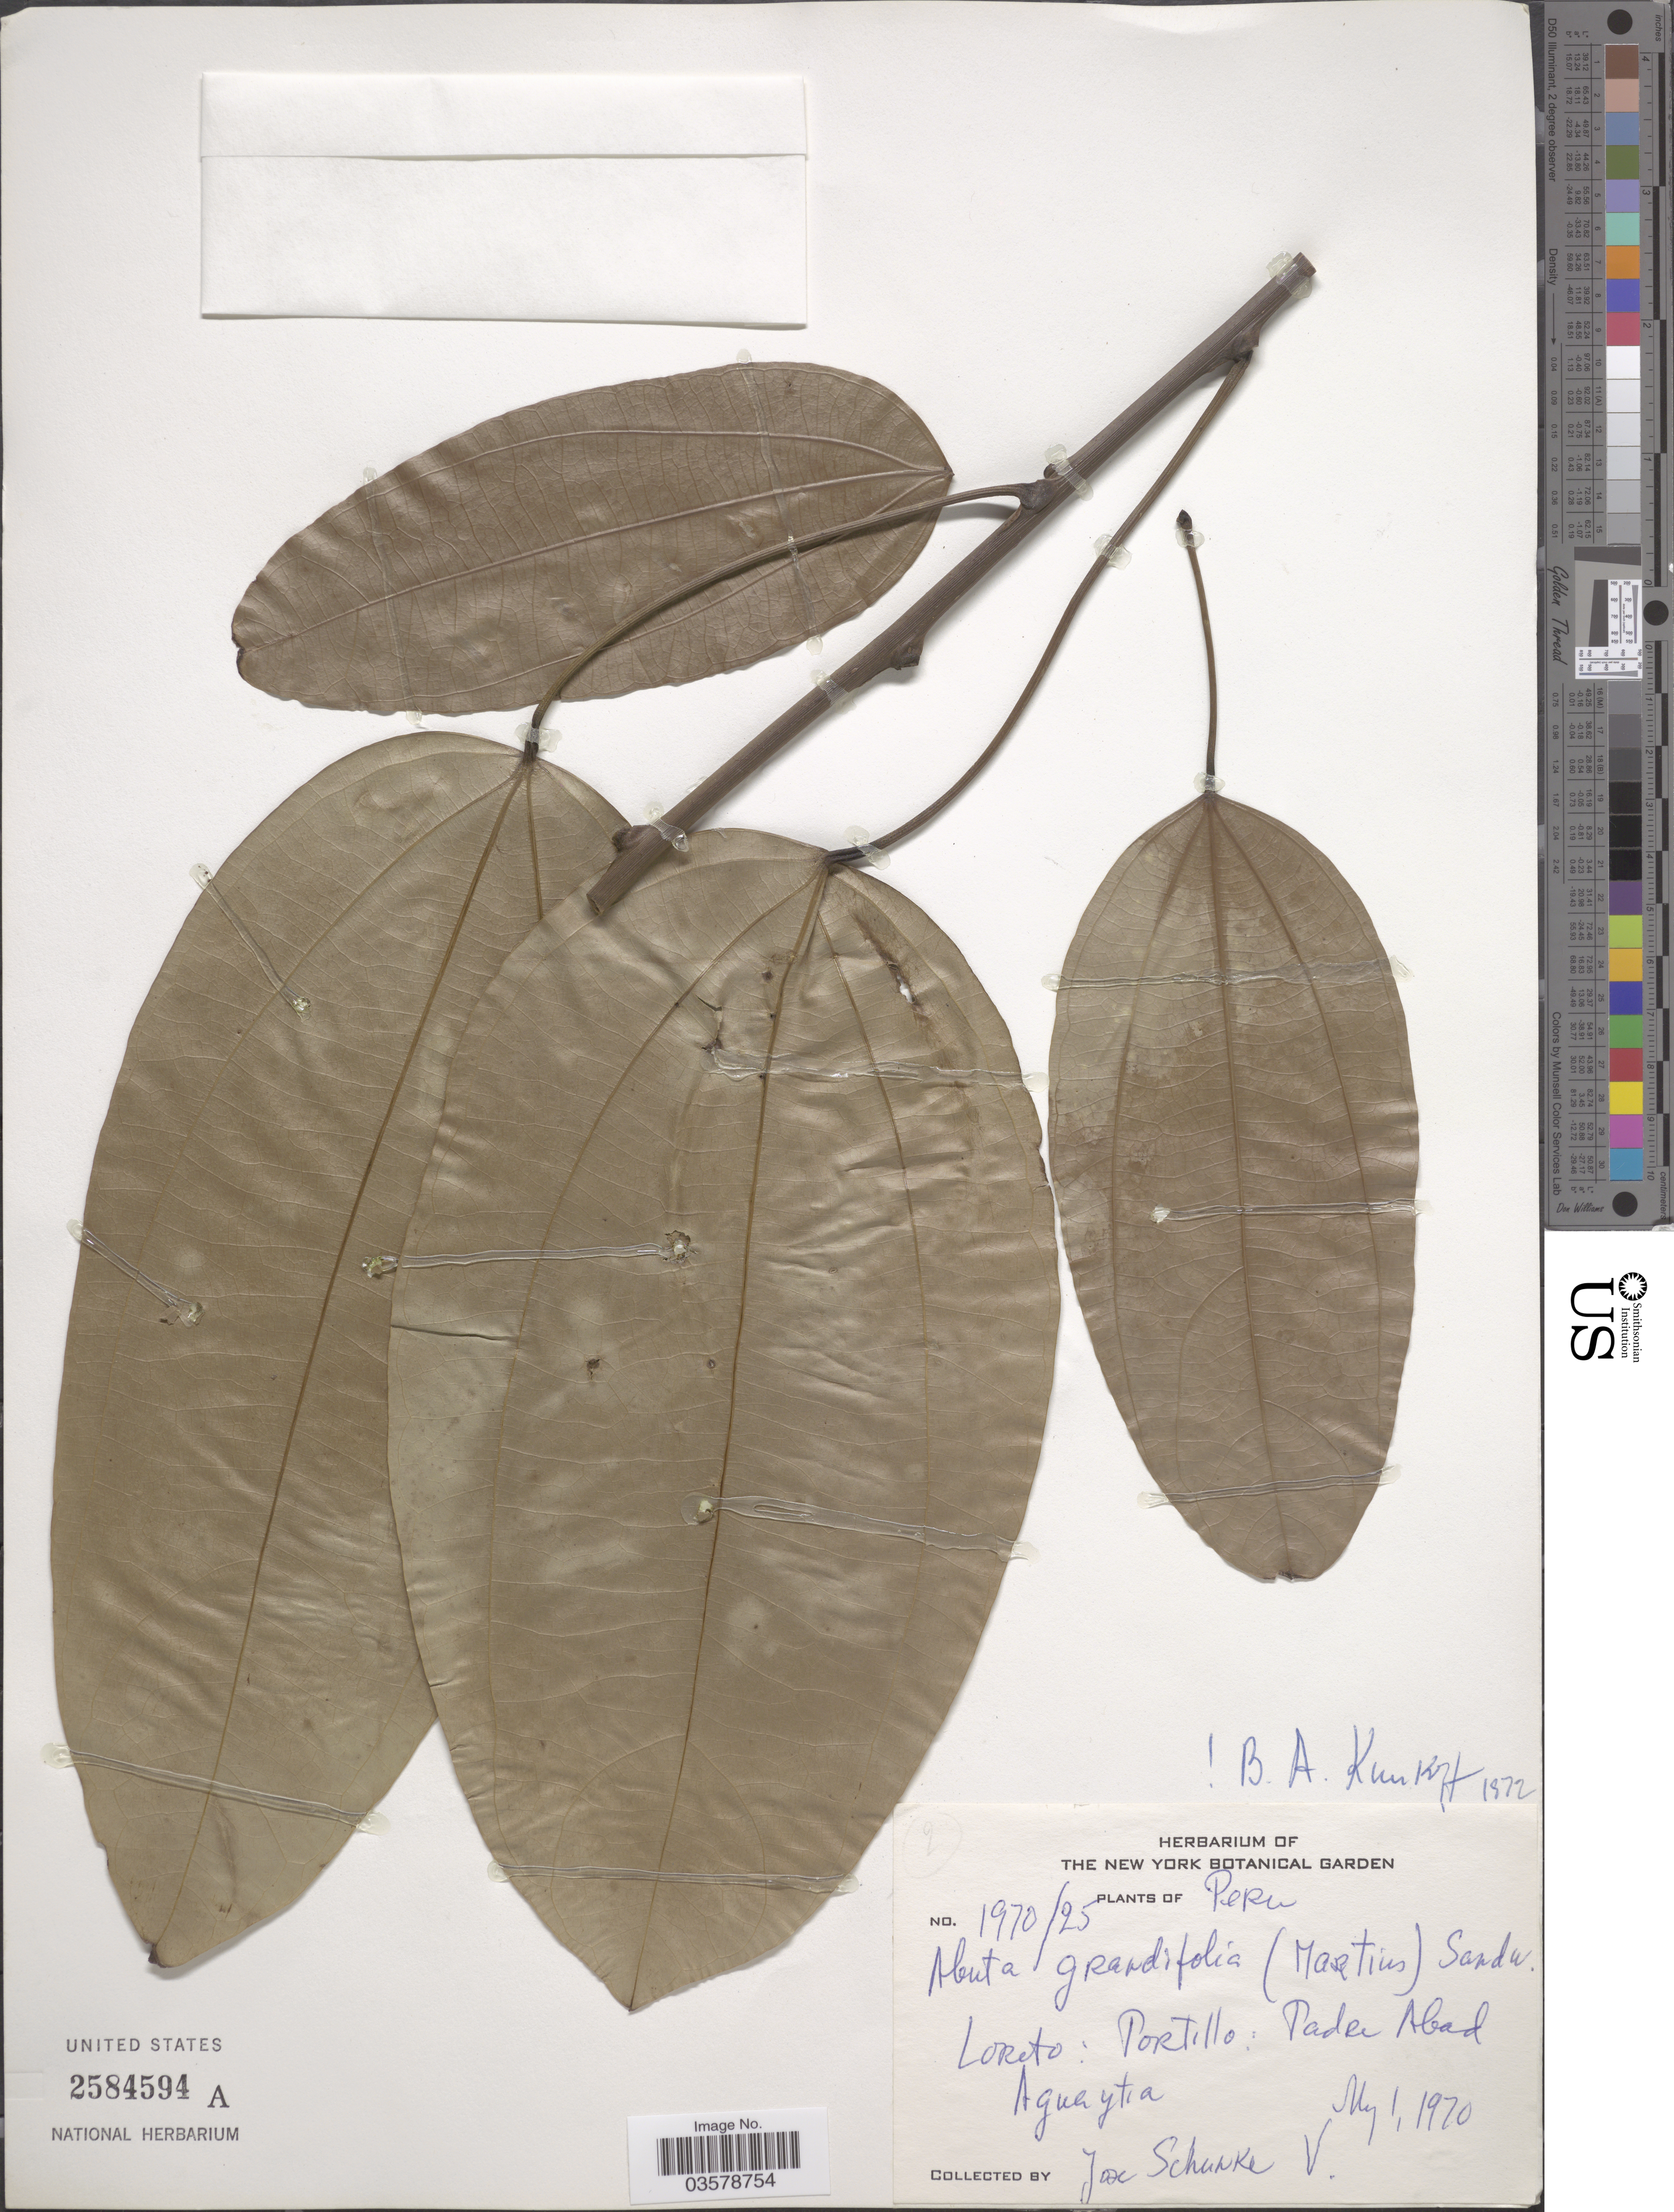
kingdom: Plantae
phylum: Tracheophyta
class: Magnoliopsida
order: Ranunculales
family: Menispermaceae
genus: Abuta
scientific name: Abuta grandifolia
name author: (Mart.) Sandwith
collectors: J. Schunke Vigo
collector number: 1970/25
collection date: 1970-05-01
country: Peru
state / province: Loreto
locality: Portillo: Padre Abad. Aguaytia.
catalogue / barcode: US 2584594A